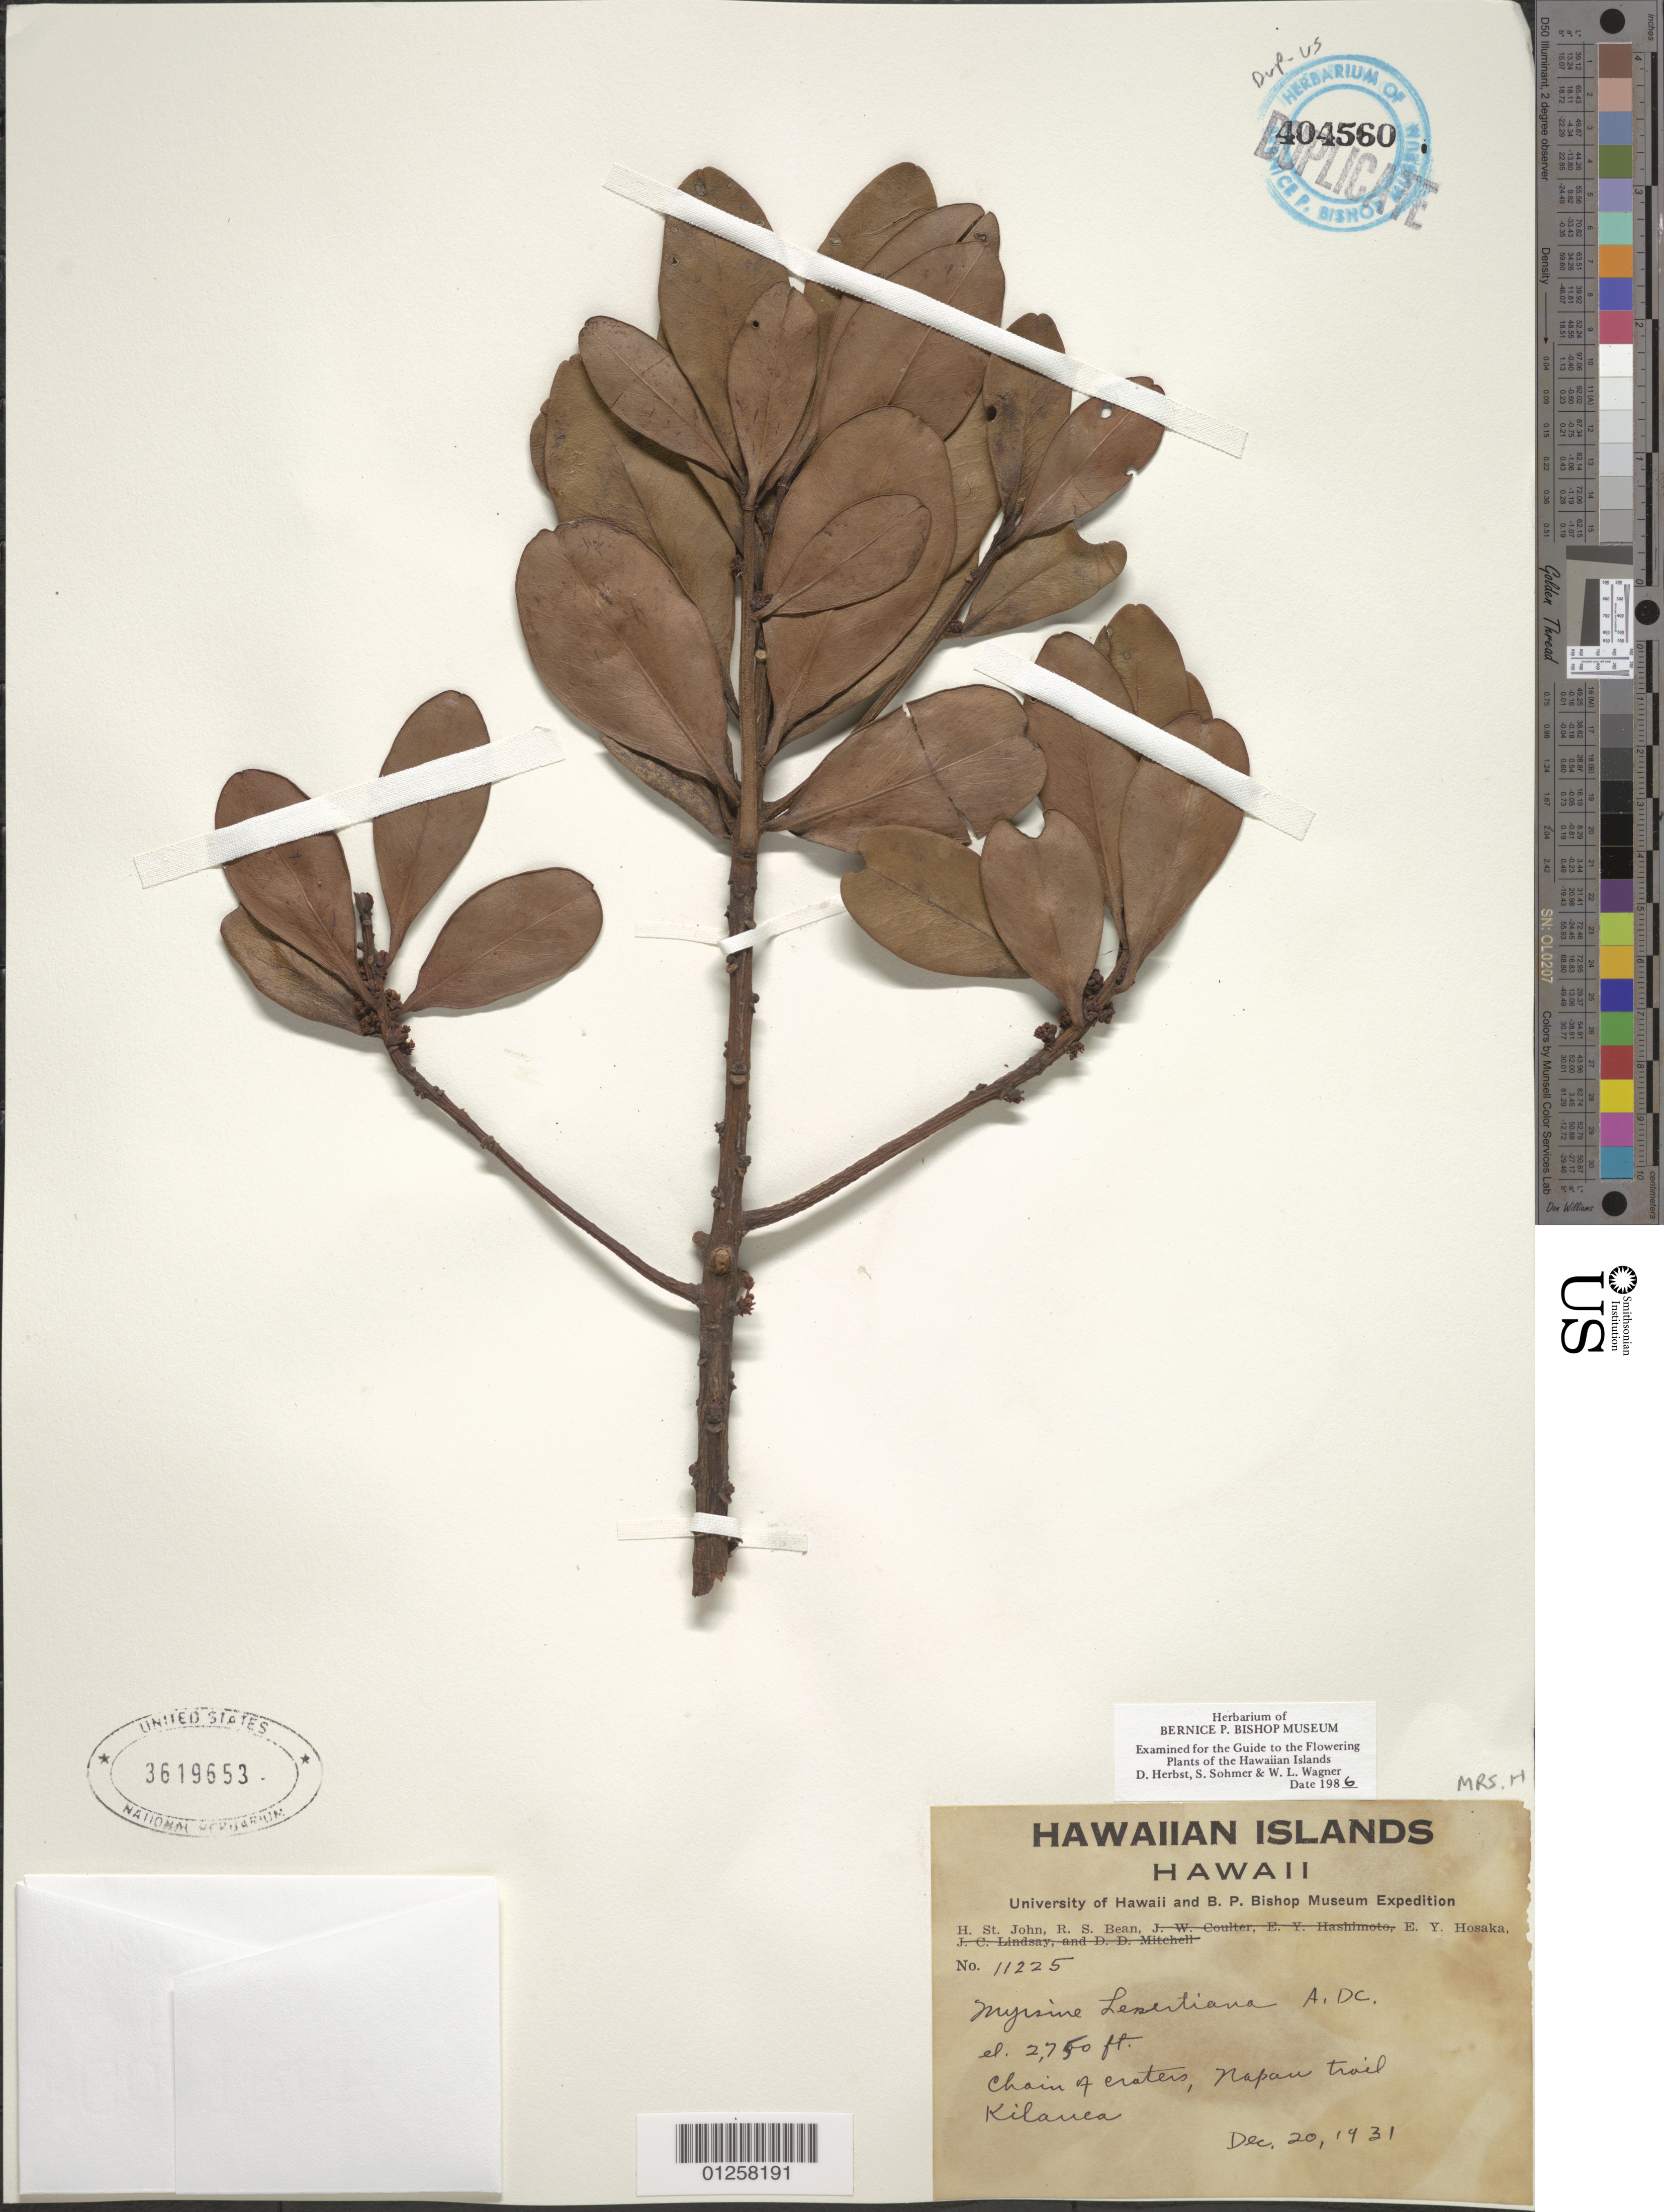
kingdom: Plantae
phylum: Tracheophyta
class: Magnoliopsida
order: Ericales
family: Primulaceae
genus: Myrsine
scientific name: Myrsine lessertiana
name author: A. DC.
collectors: H. St. John, R. Bean & E. Y. Hosaka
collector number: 11225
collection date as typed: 20 Dec 1931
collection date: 1931-12-20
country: United States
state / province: Hawaii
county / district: Hawaii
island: Hawaii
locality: Chain of Craters, Napau Trail, Kilauea.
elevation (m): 838.2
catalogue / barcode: US 3619653